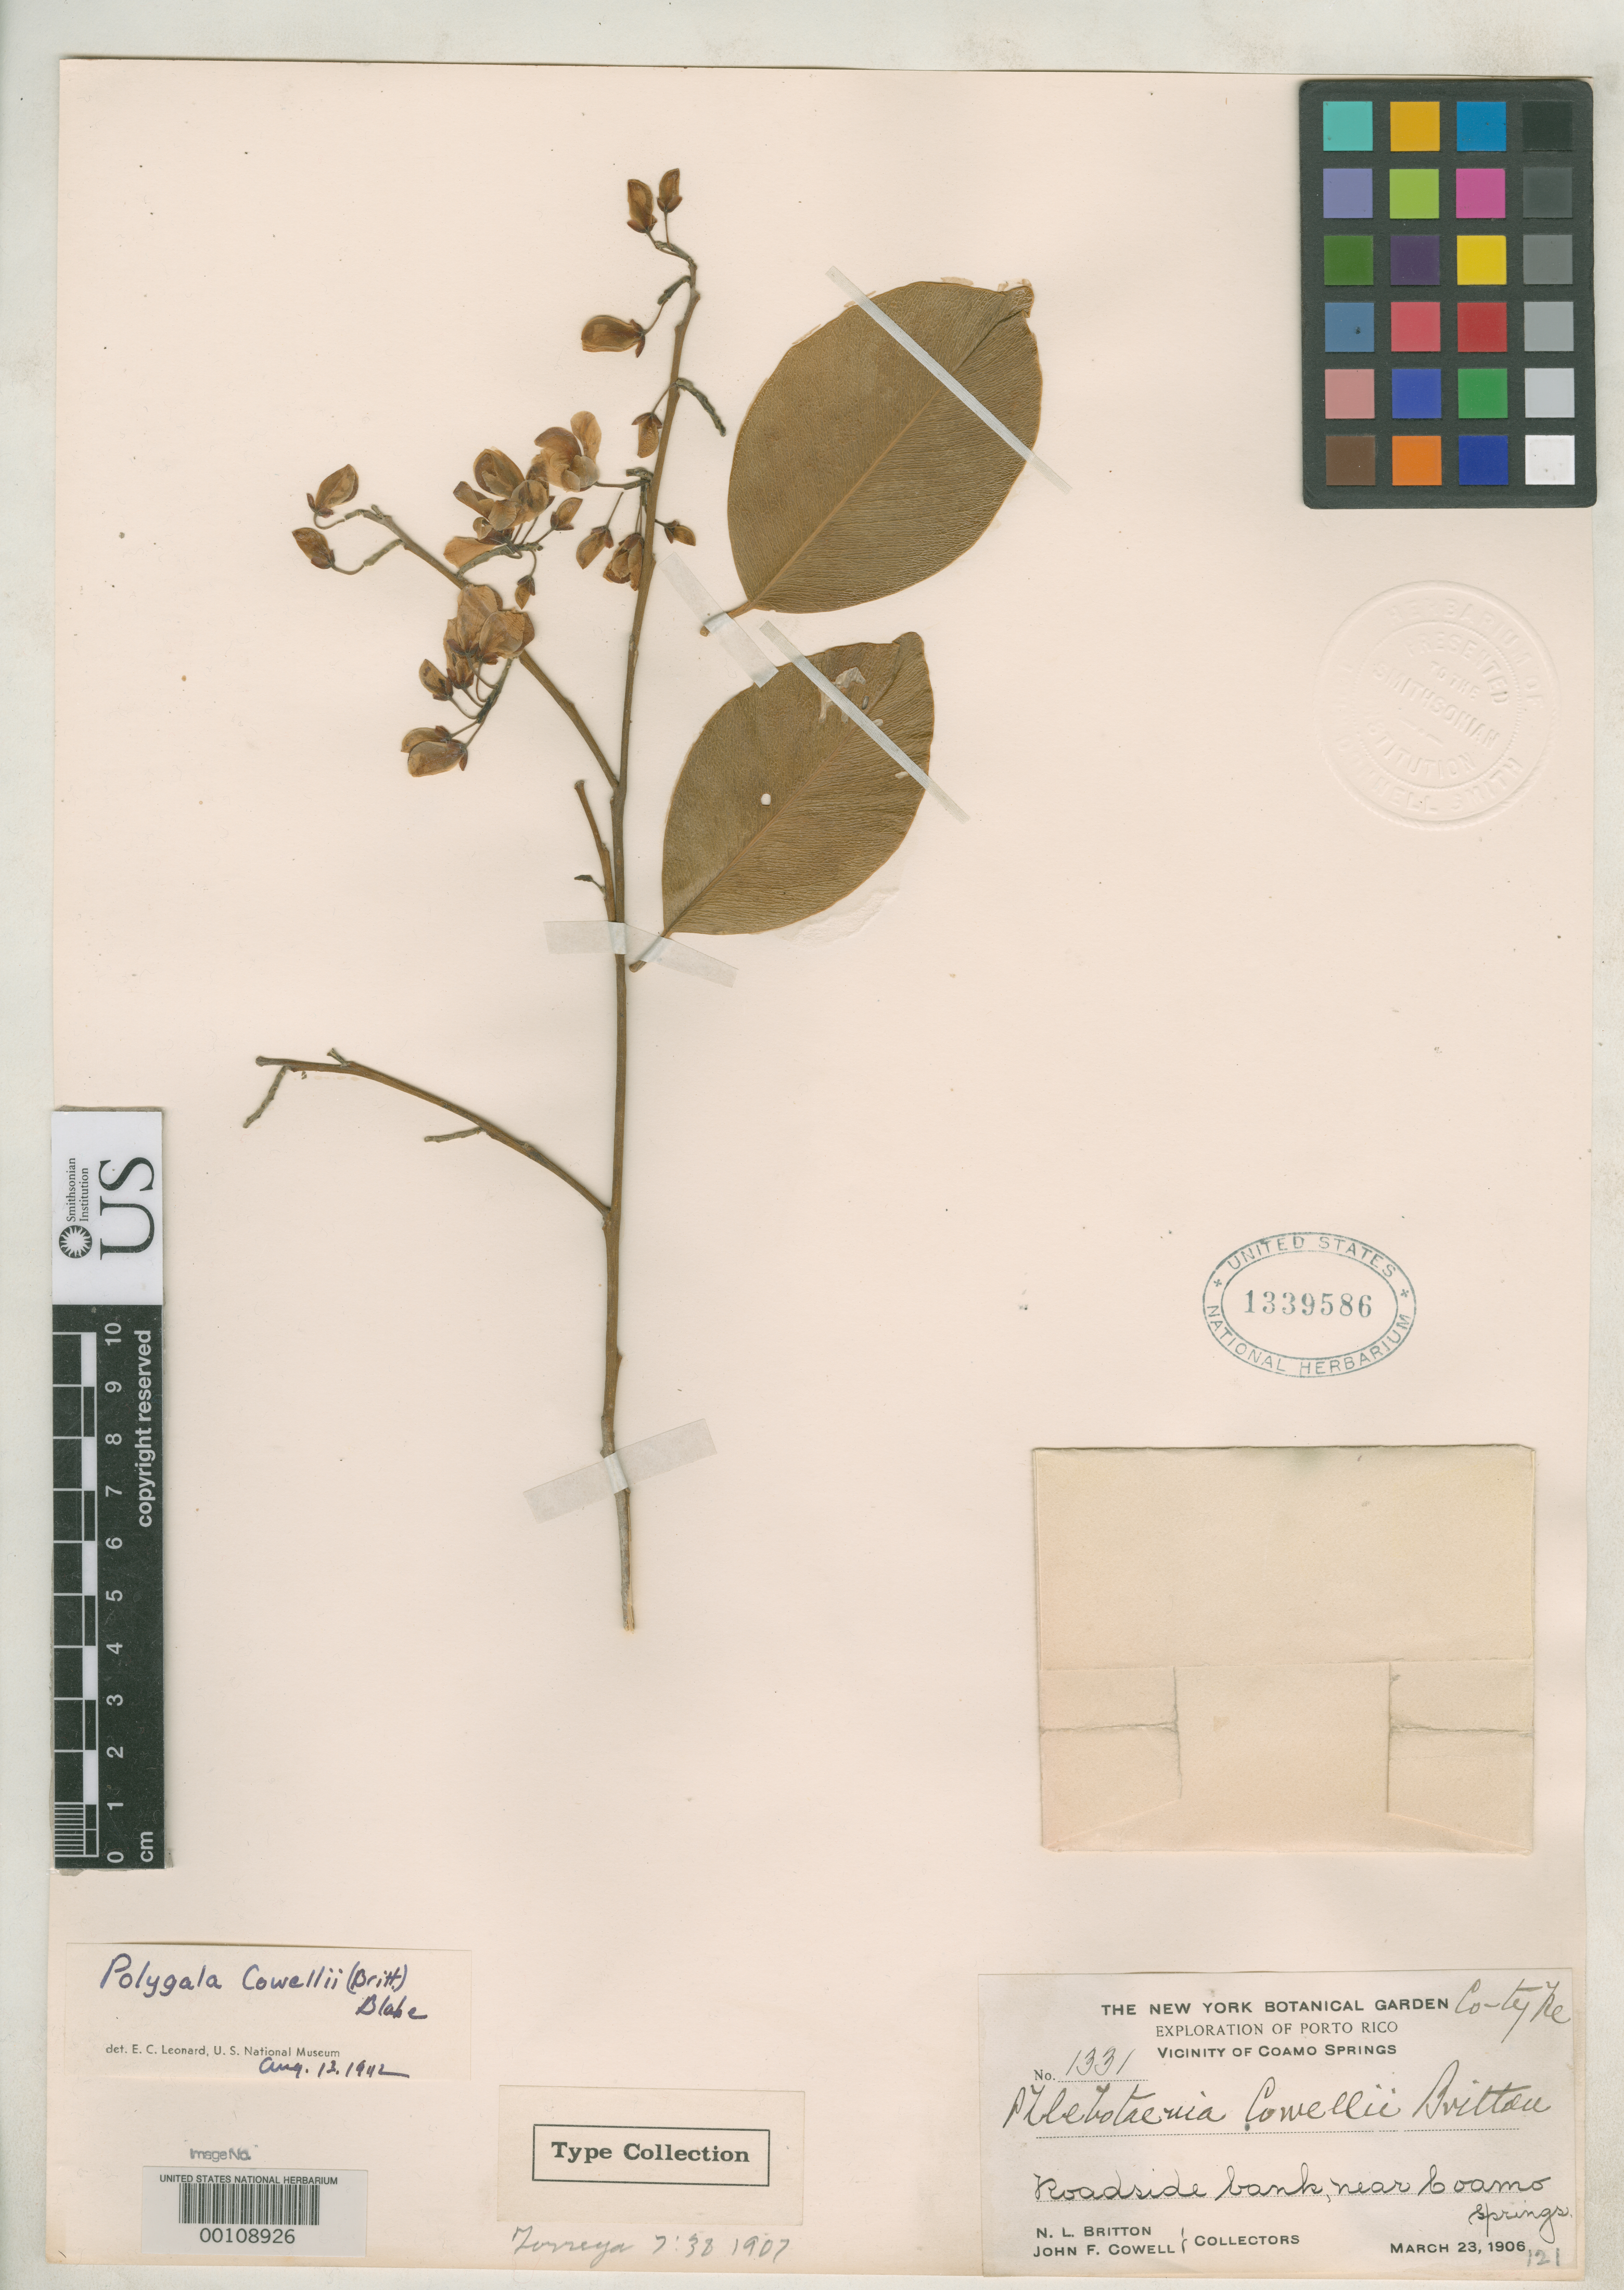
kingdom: Plantae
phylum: Tracheophyta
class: Magnoliopsida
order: Fabales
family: Polygalaceae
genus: Phlebotaenia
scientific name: Phlebotaenia cowellii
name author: Britton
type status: Isotype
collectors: N. Britton & J. F. Cowell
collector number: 1331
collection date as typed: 23 Mar 1906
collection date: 1906-03-23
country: Puerto Rico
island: Greater Antilles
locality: Near Coamo Springs.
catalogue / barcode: US 1339586